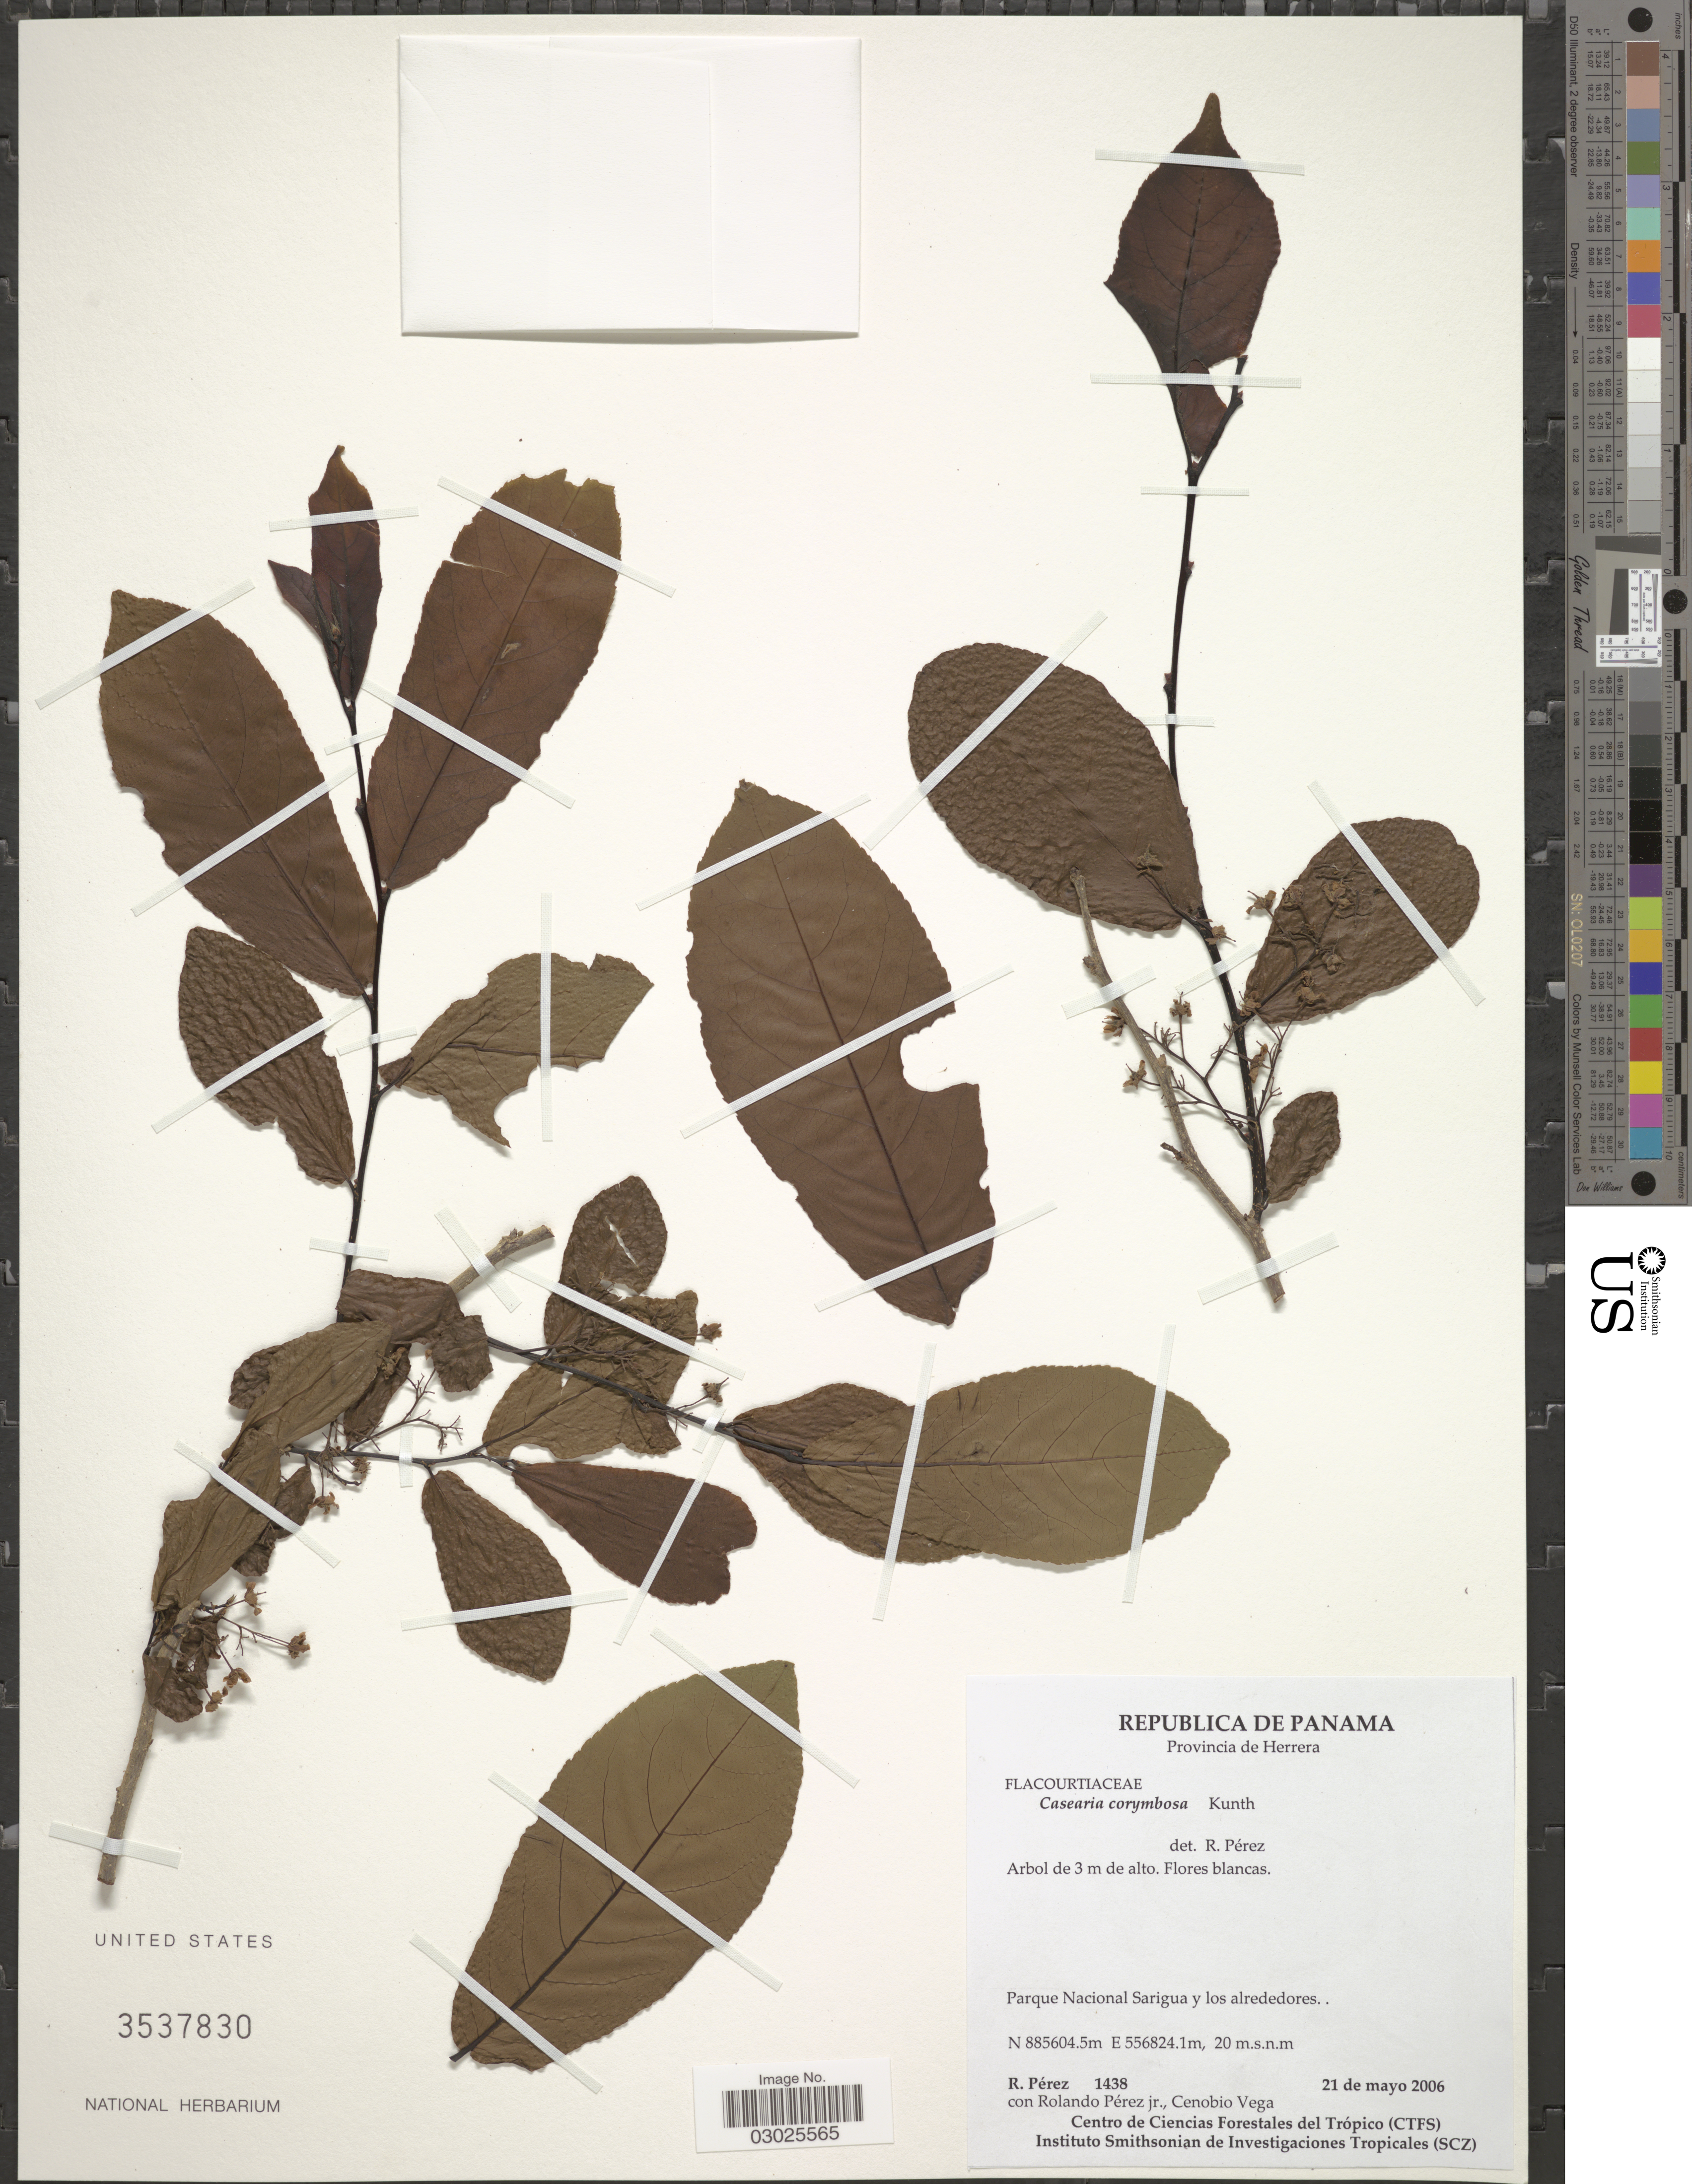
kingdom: Plantae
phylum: Tracheophyta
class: Magnoliopsida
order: Malpighiales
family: Salicaceae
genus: Casearia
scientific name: Casearia corymbosa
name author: Kunth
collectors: R. Perez, R. Perez & C. Vega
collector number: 1438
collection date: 2006-05-21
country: Panama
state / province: Herrera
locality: Parque Nacional Sarigua y los alrededores.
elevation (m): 20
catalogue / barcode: US 3537830